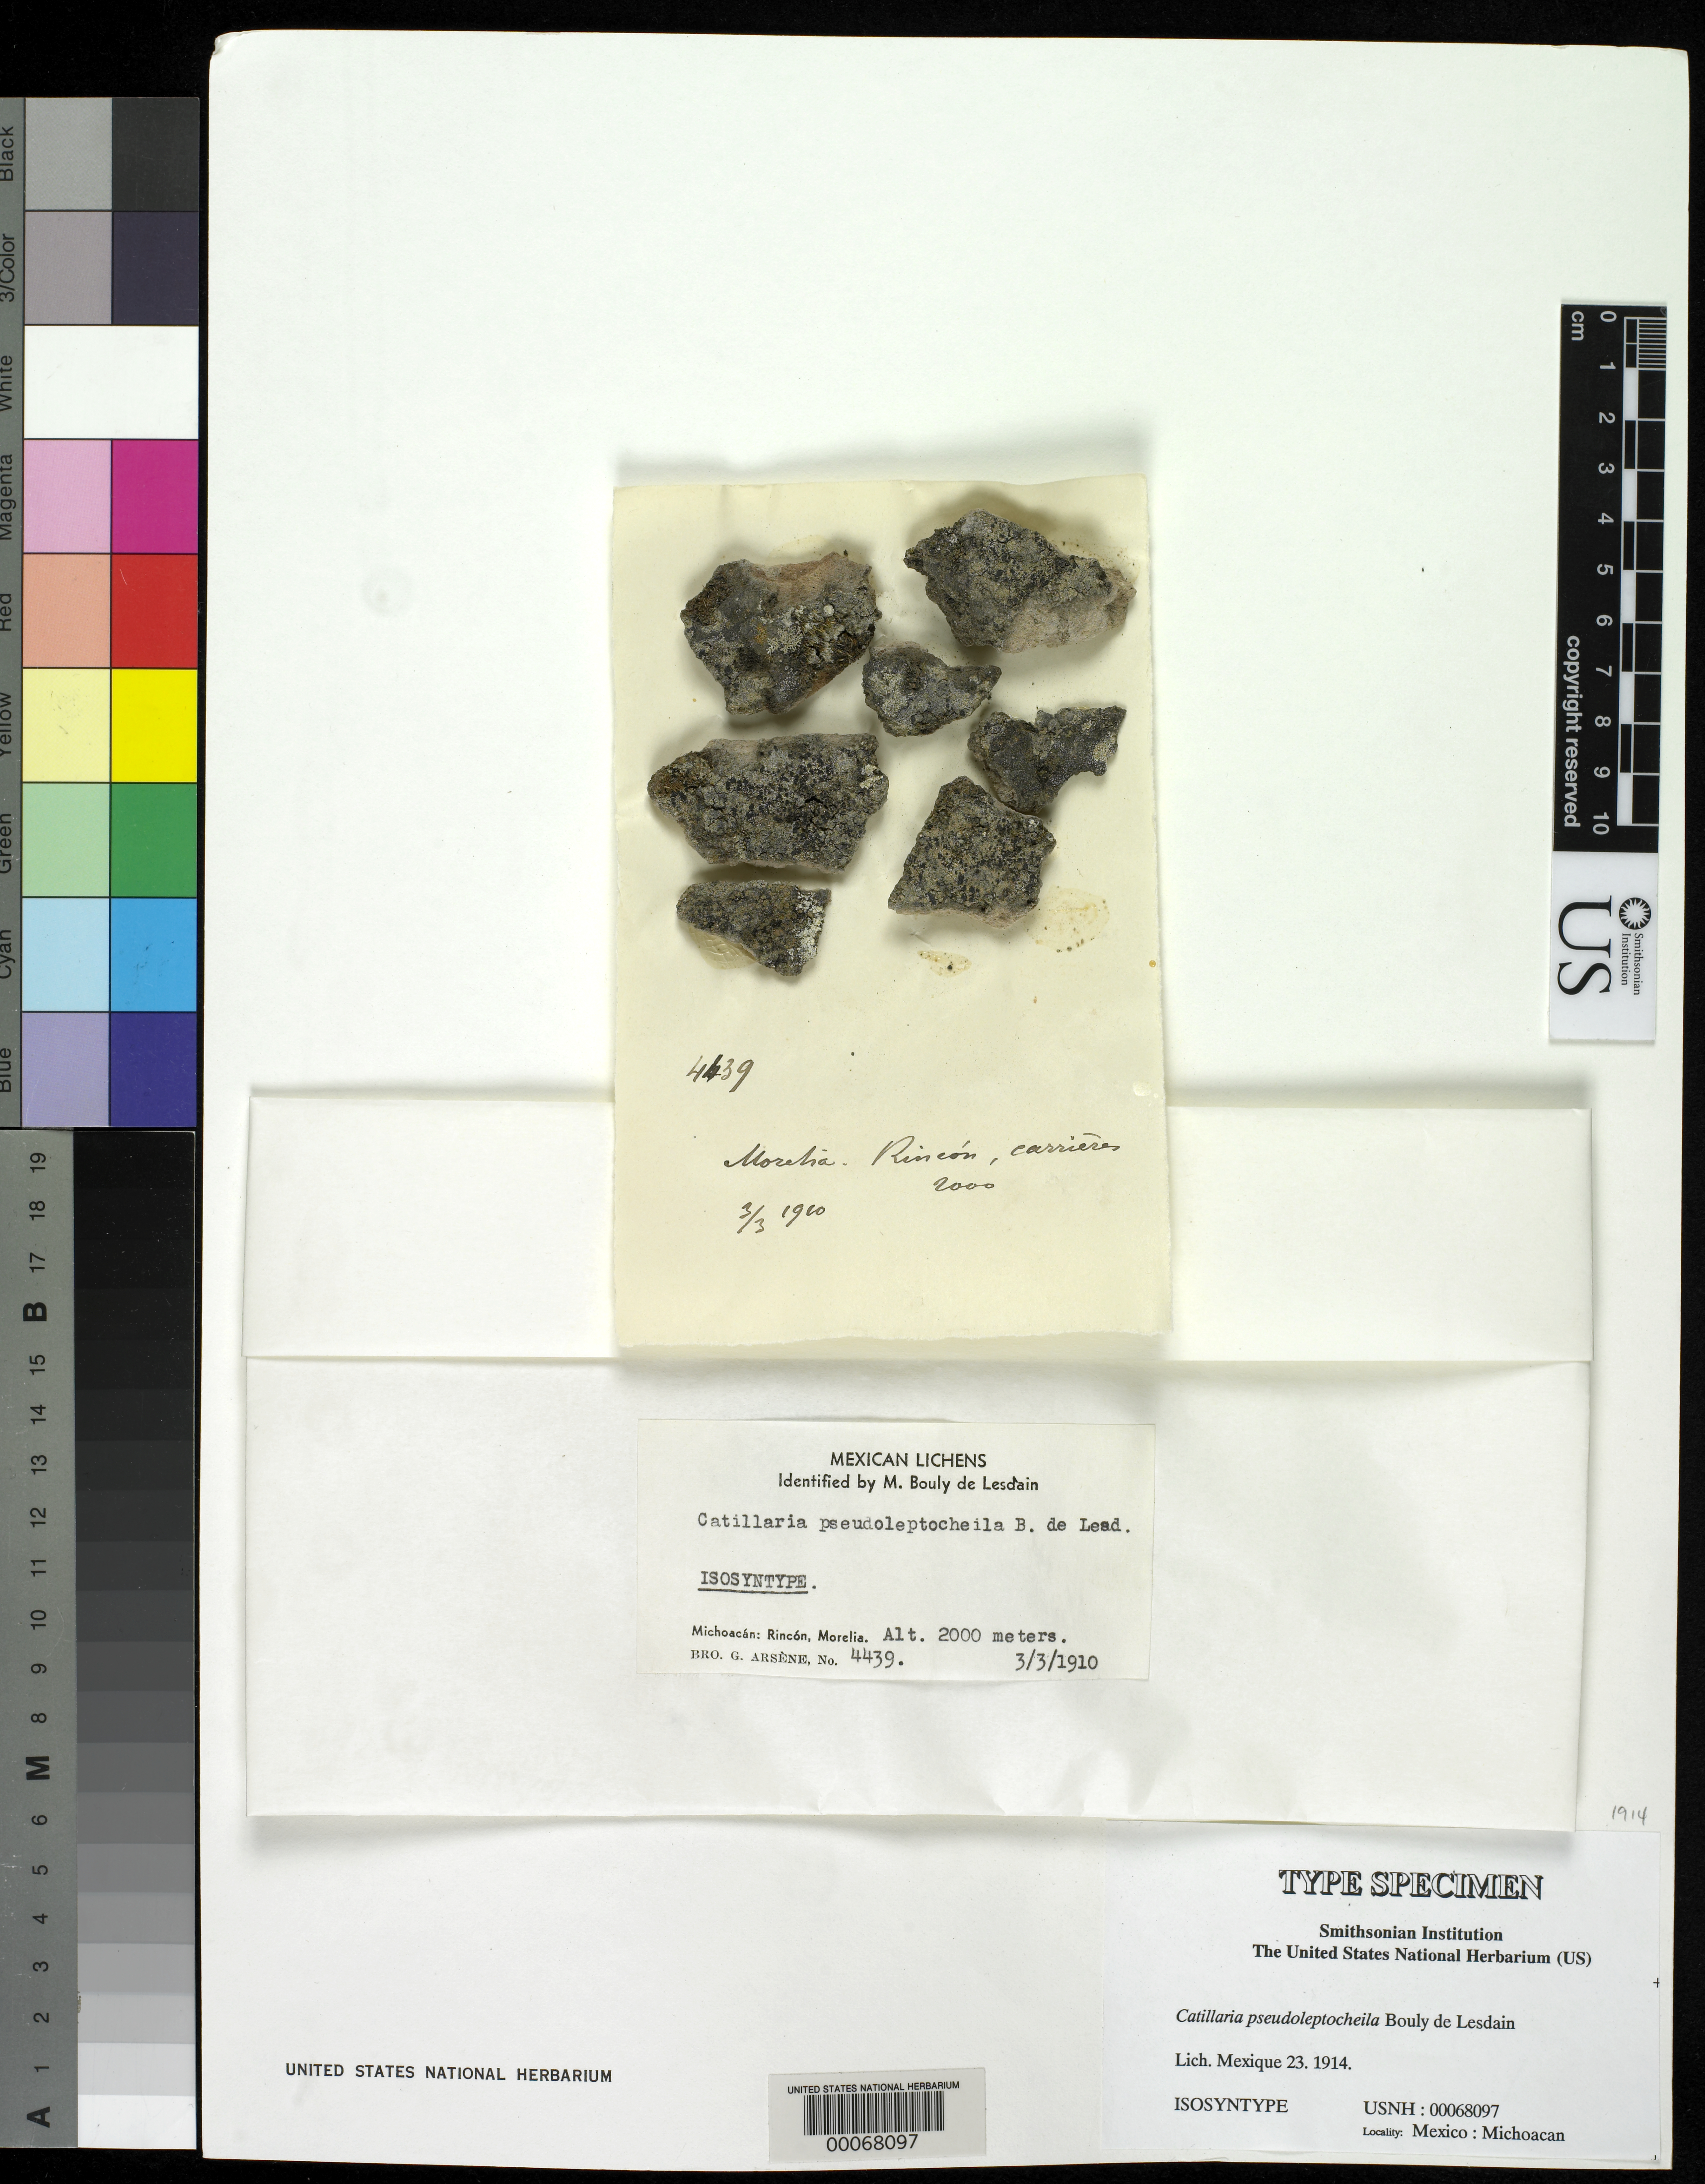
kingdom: Fungi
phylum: Ascomycota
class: Lecanoromycetes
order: Lecanorales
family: Catillariaceae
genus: Catillaria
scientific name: Catillaria pseudoleptocheila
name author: B. de Lesd.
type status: Isosyntype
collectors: Bro. G. Arsène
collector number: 4439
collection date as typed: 03 Mar 1910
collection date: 1910-03-03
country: Mexico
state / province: Michoacán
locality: Rincon, Morelia.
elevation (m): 2000